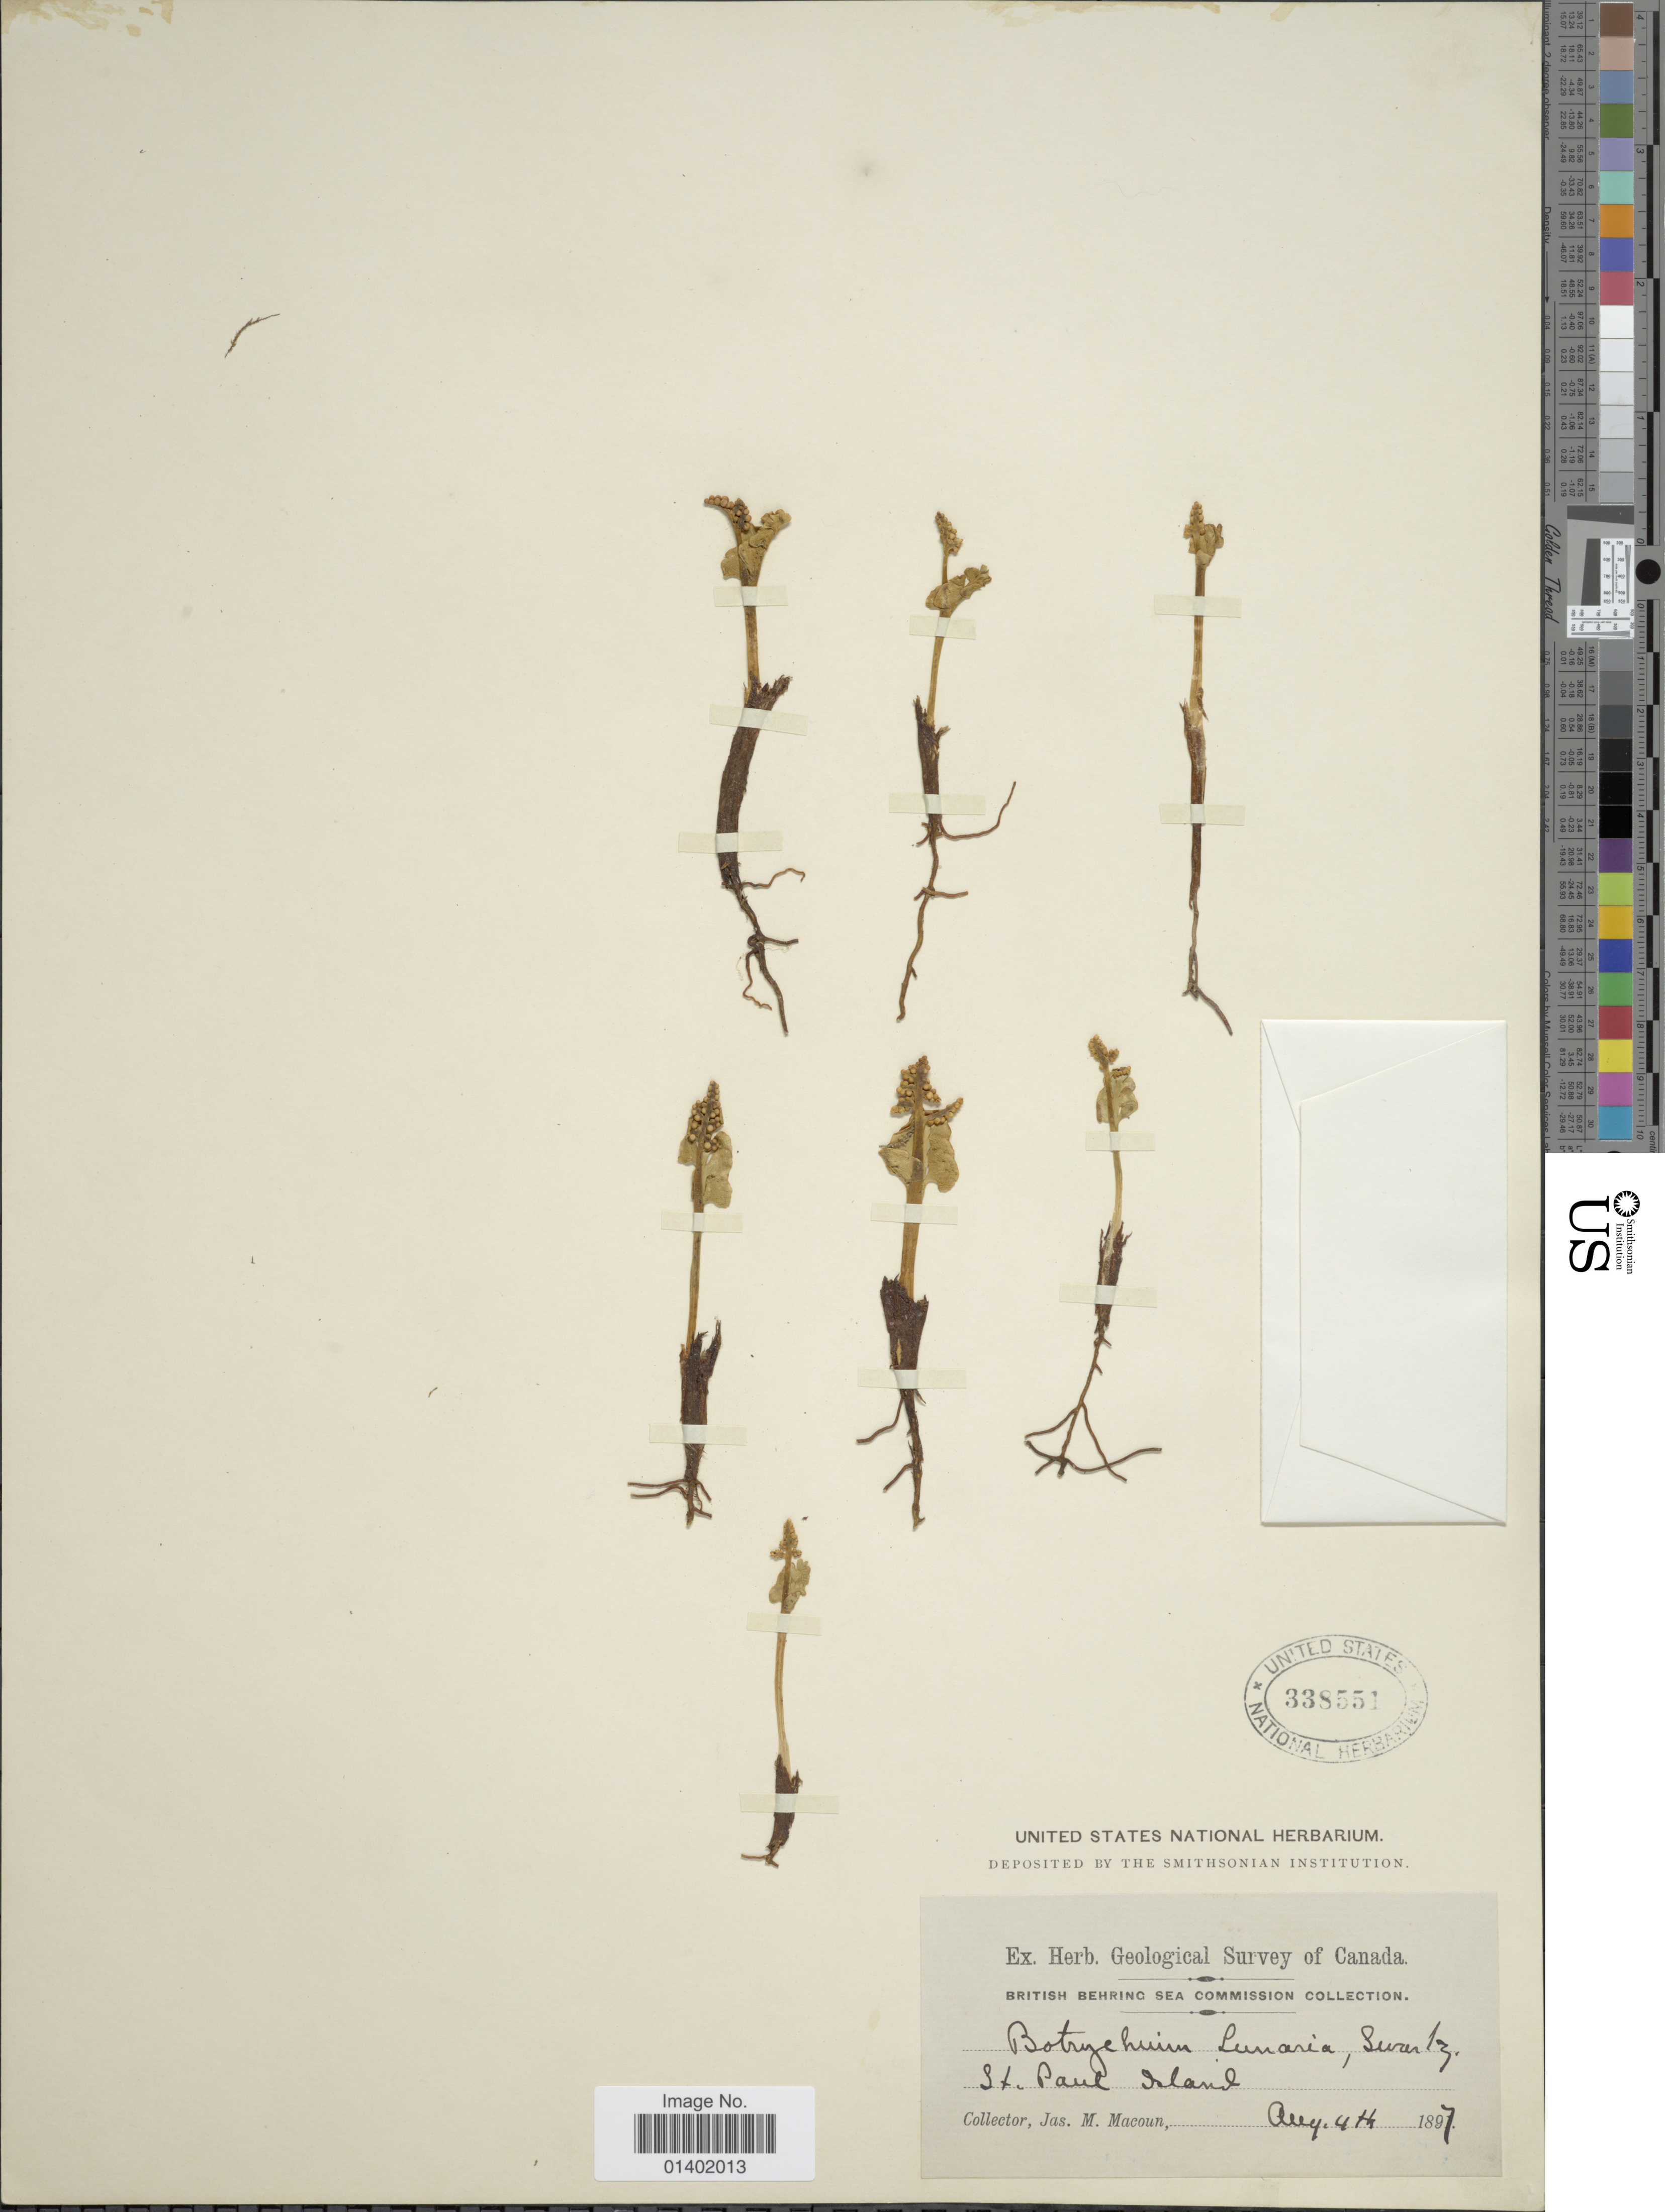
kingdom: Plantae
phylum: Tracheophyta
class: Polypodiopsida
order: Ophioglossales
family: Ophioglossaceae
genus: Botrychium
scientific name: Botrychium lunaria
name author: (L.) Sw.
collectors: J. M. Macoun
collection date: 1897-08-04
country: Canada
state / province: Newfoundland and Labrador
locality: St. Paul Island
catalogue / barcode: US 338551